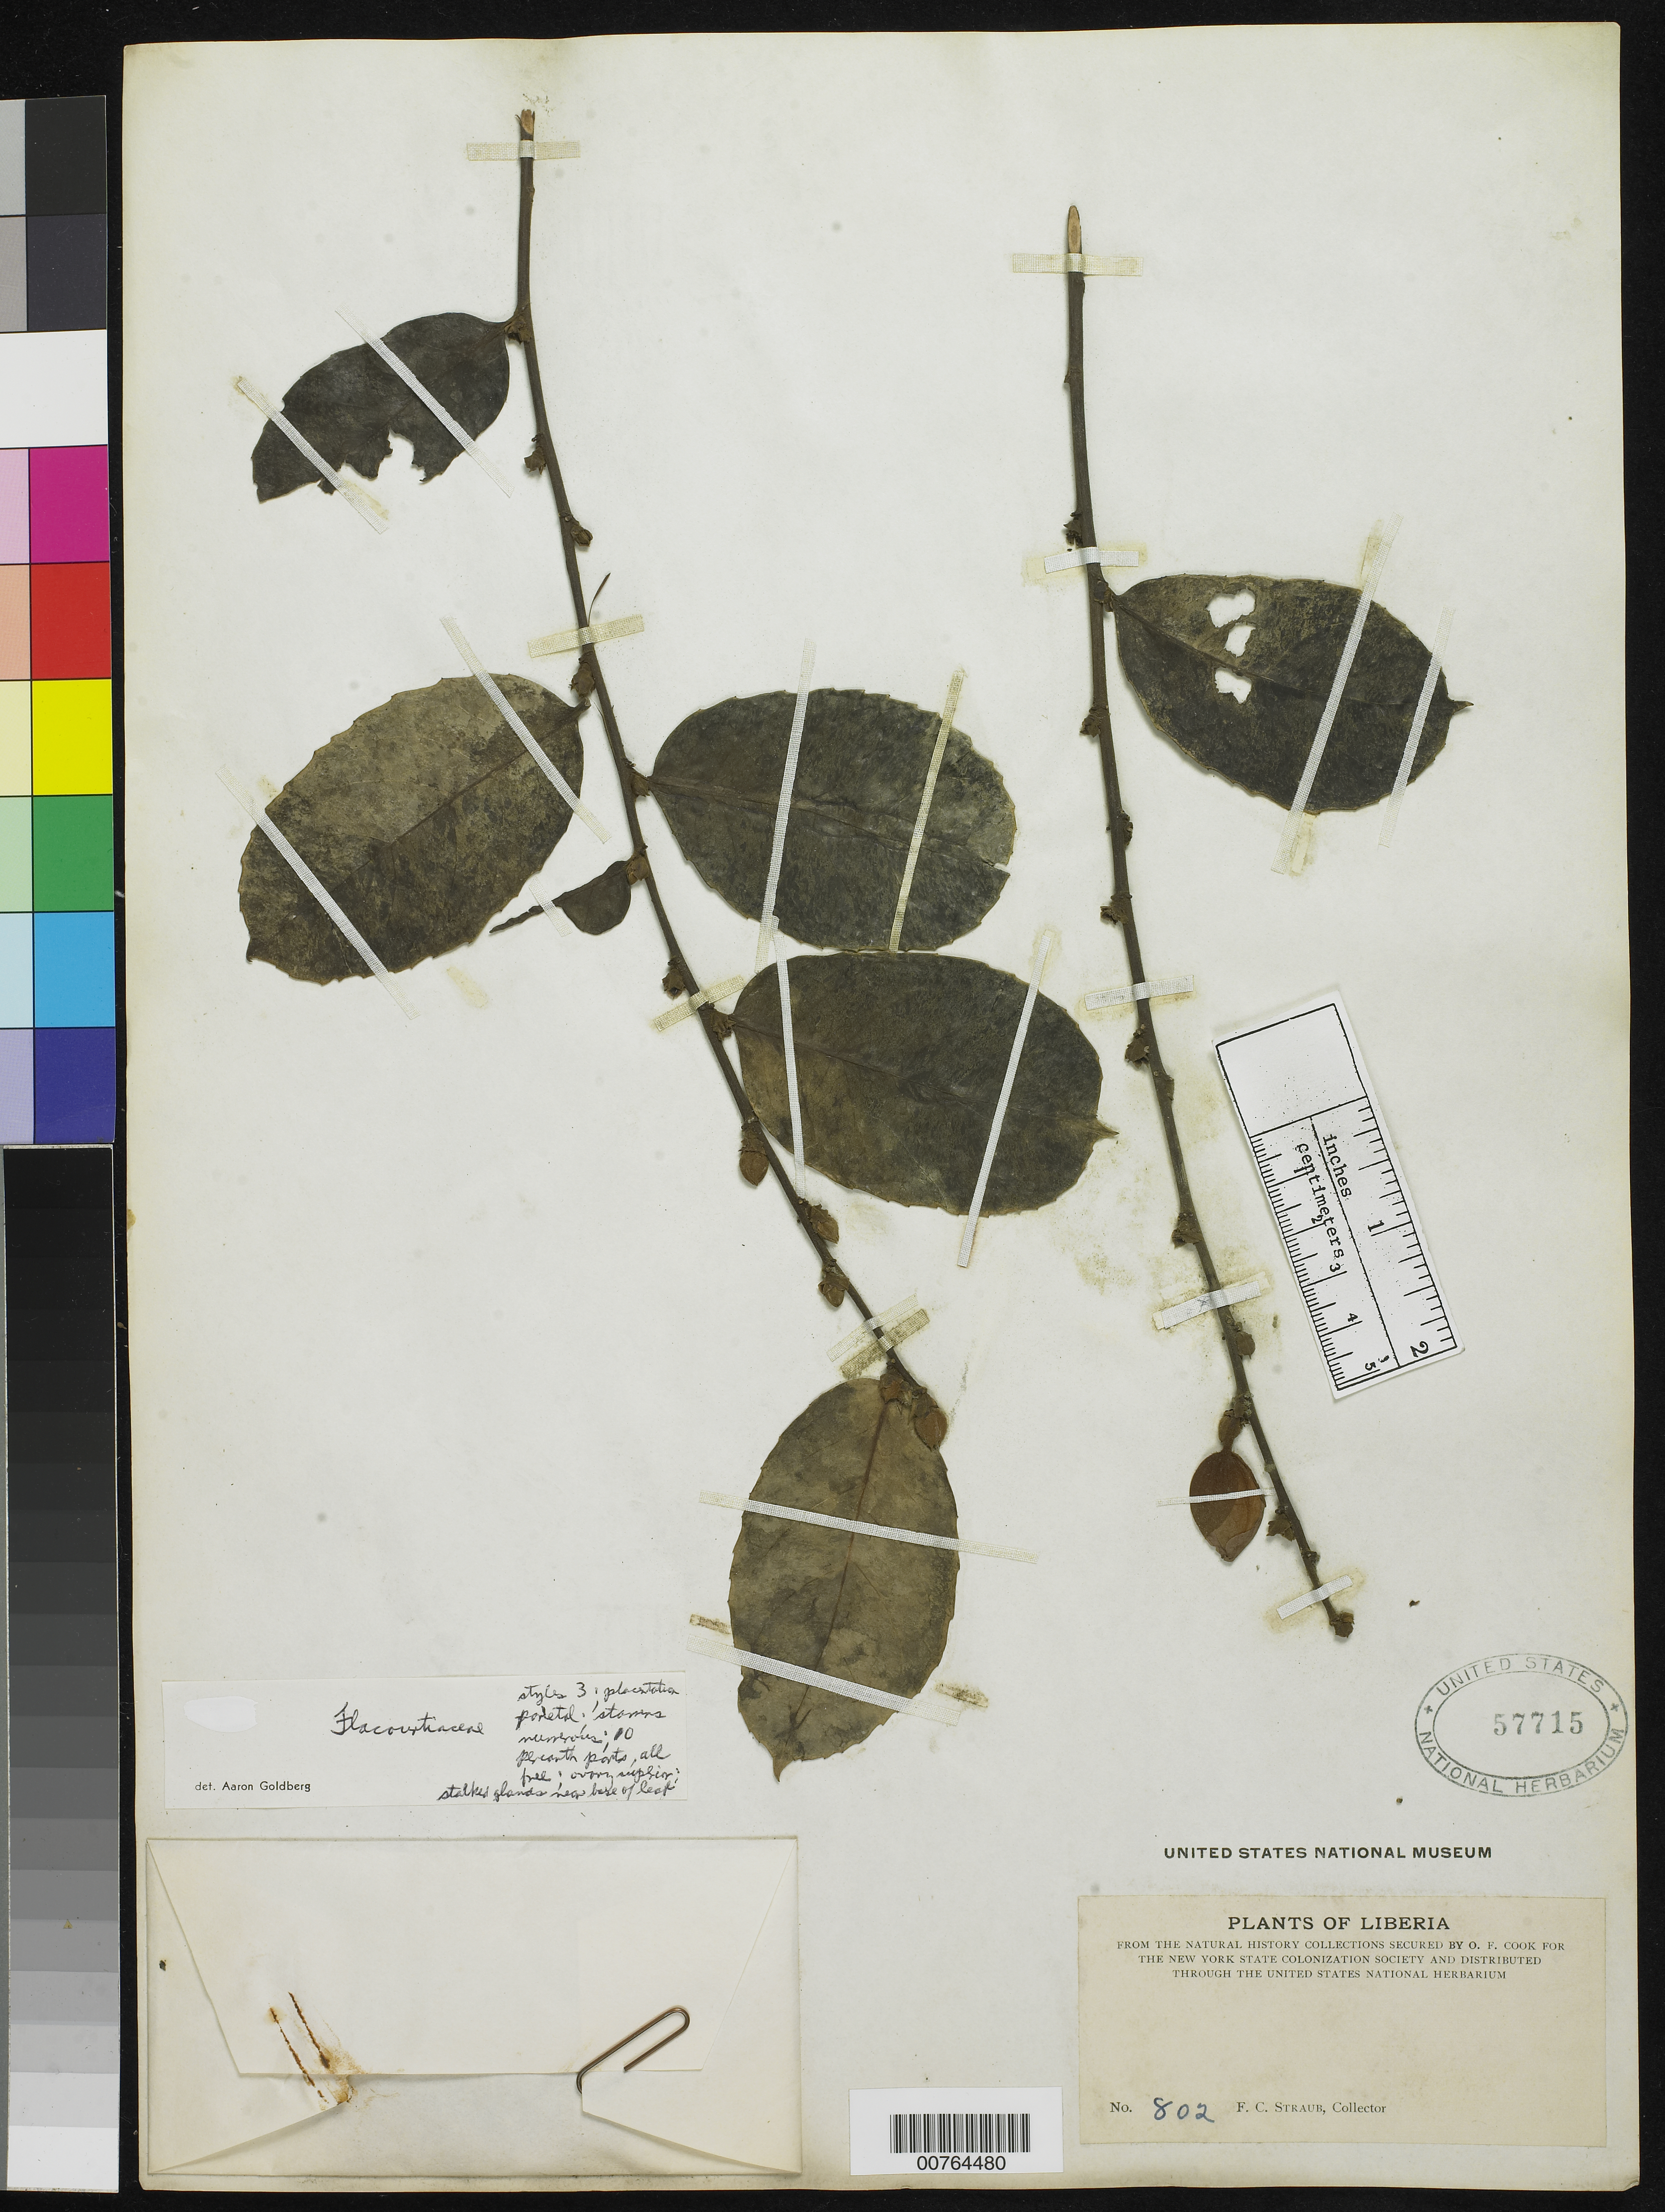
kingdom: Plantae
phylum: Tracheophyta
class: Magnoliopsida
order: Malpighiales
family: Salicaceae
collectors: F. Straub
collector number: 802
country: Liberia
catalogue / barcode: US 57715